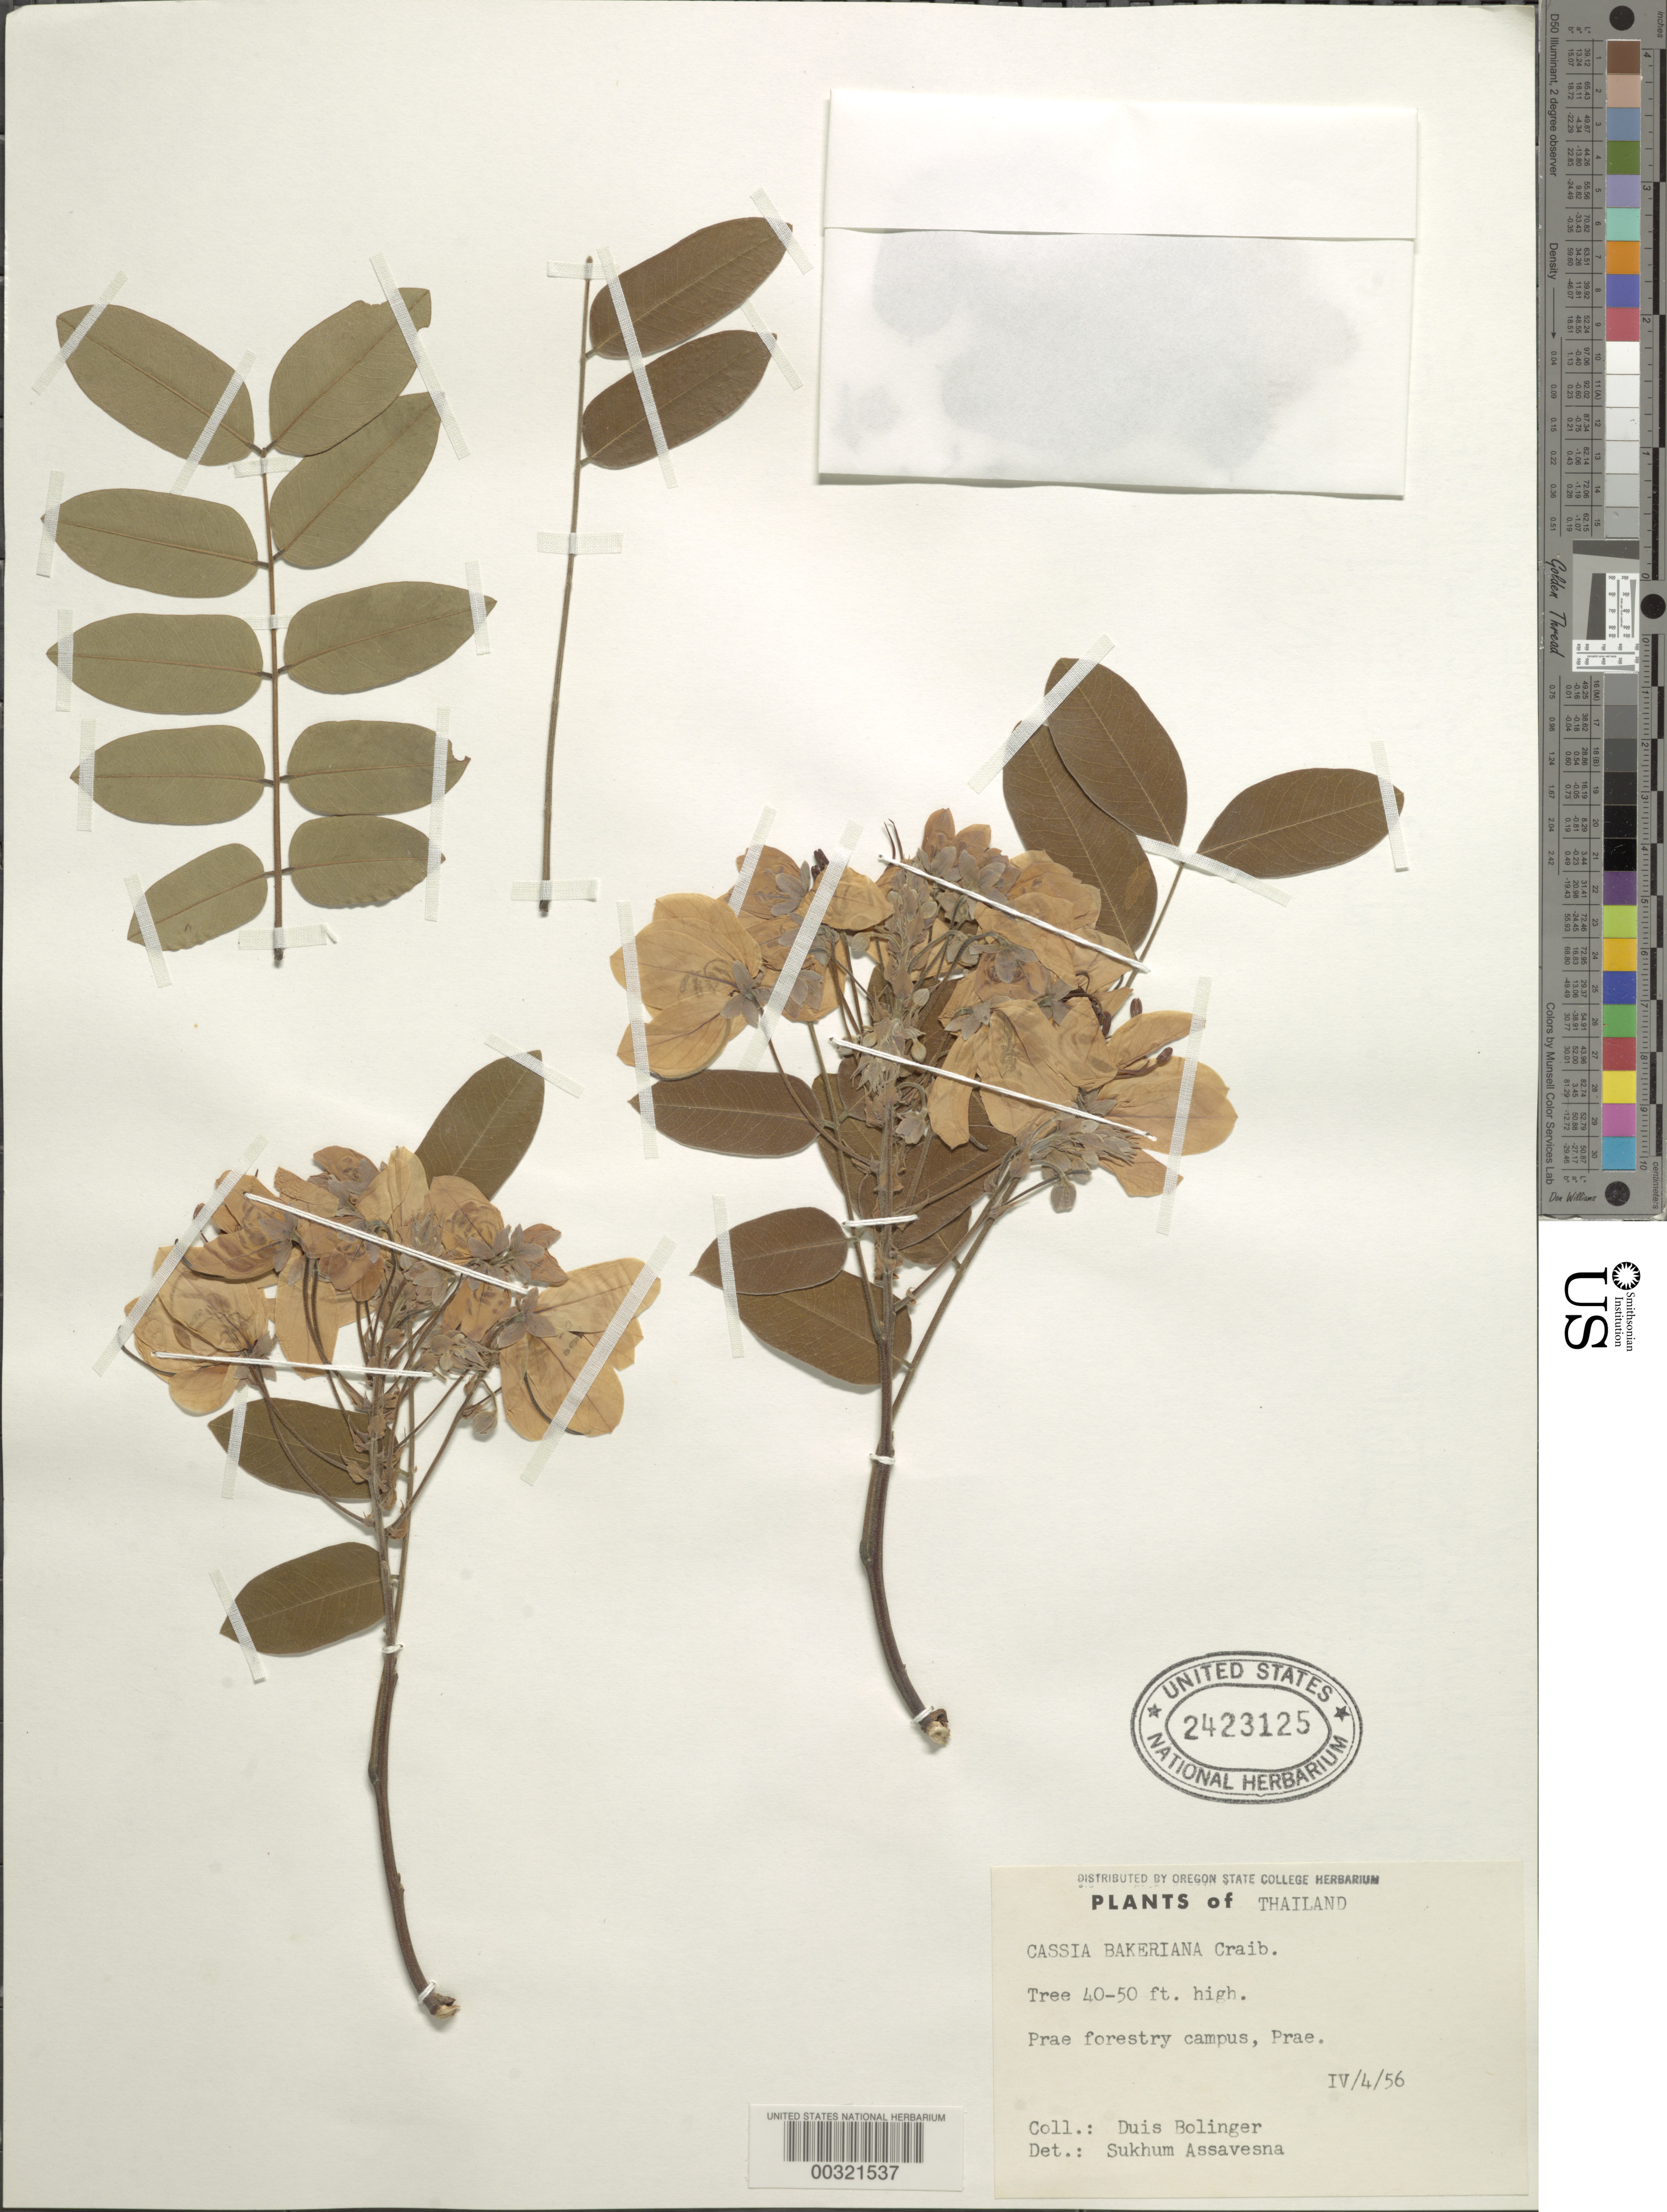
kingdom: Plantae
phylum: Tracheophyta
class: Magnoliopsida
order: Fabales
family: Fabaceae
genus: Cassia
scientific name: Cassia bakeriana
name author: Craib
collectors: D. Bolinger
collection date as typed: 04 Apr 1956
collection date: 1956-04-04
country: Thailand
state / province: Phrae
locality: Prae forestry campus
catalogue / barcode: US 2423125